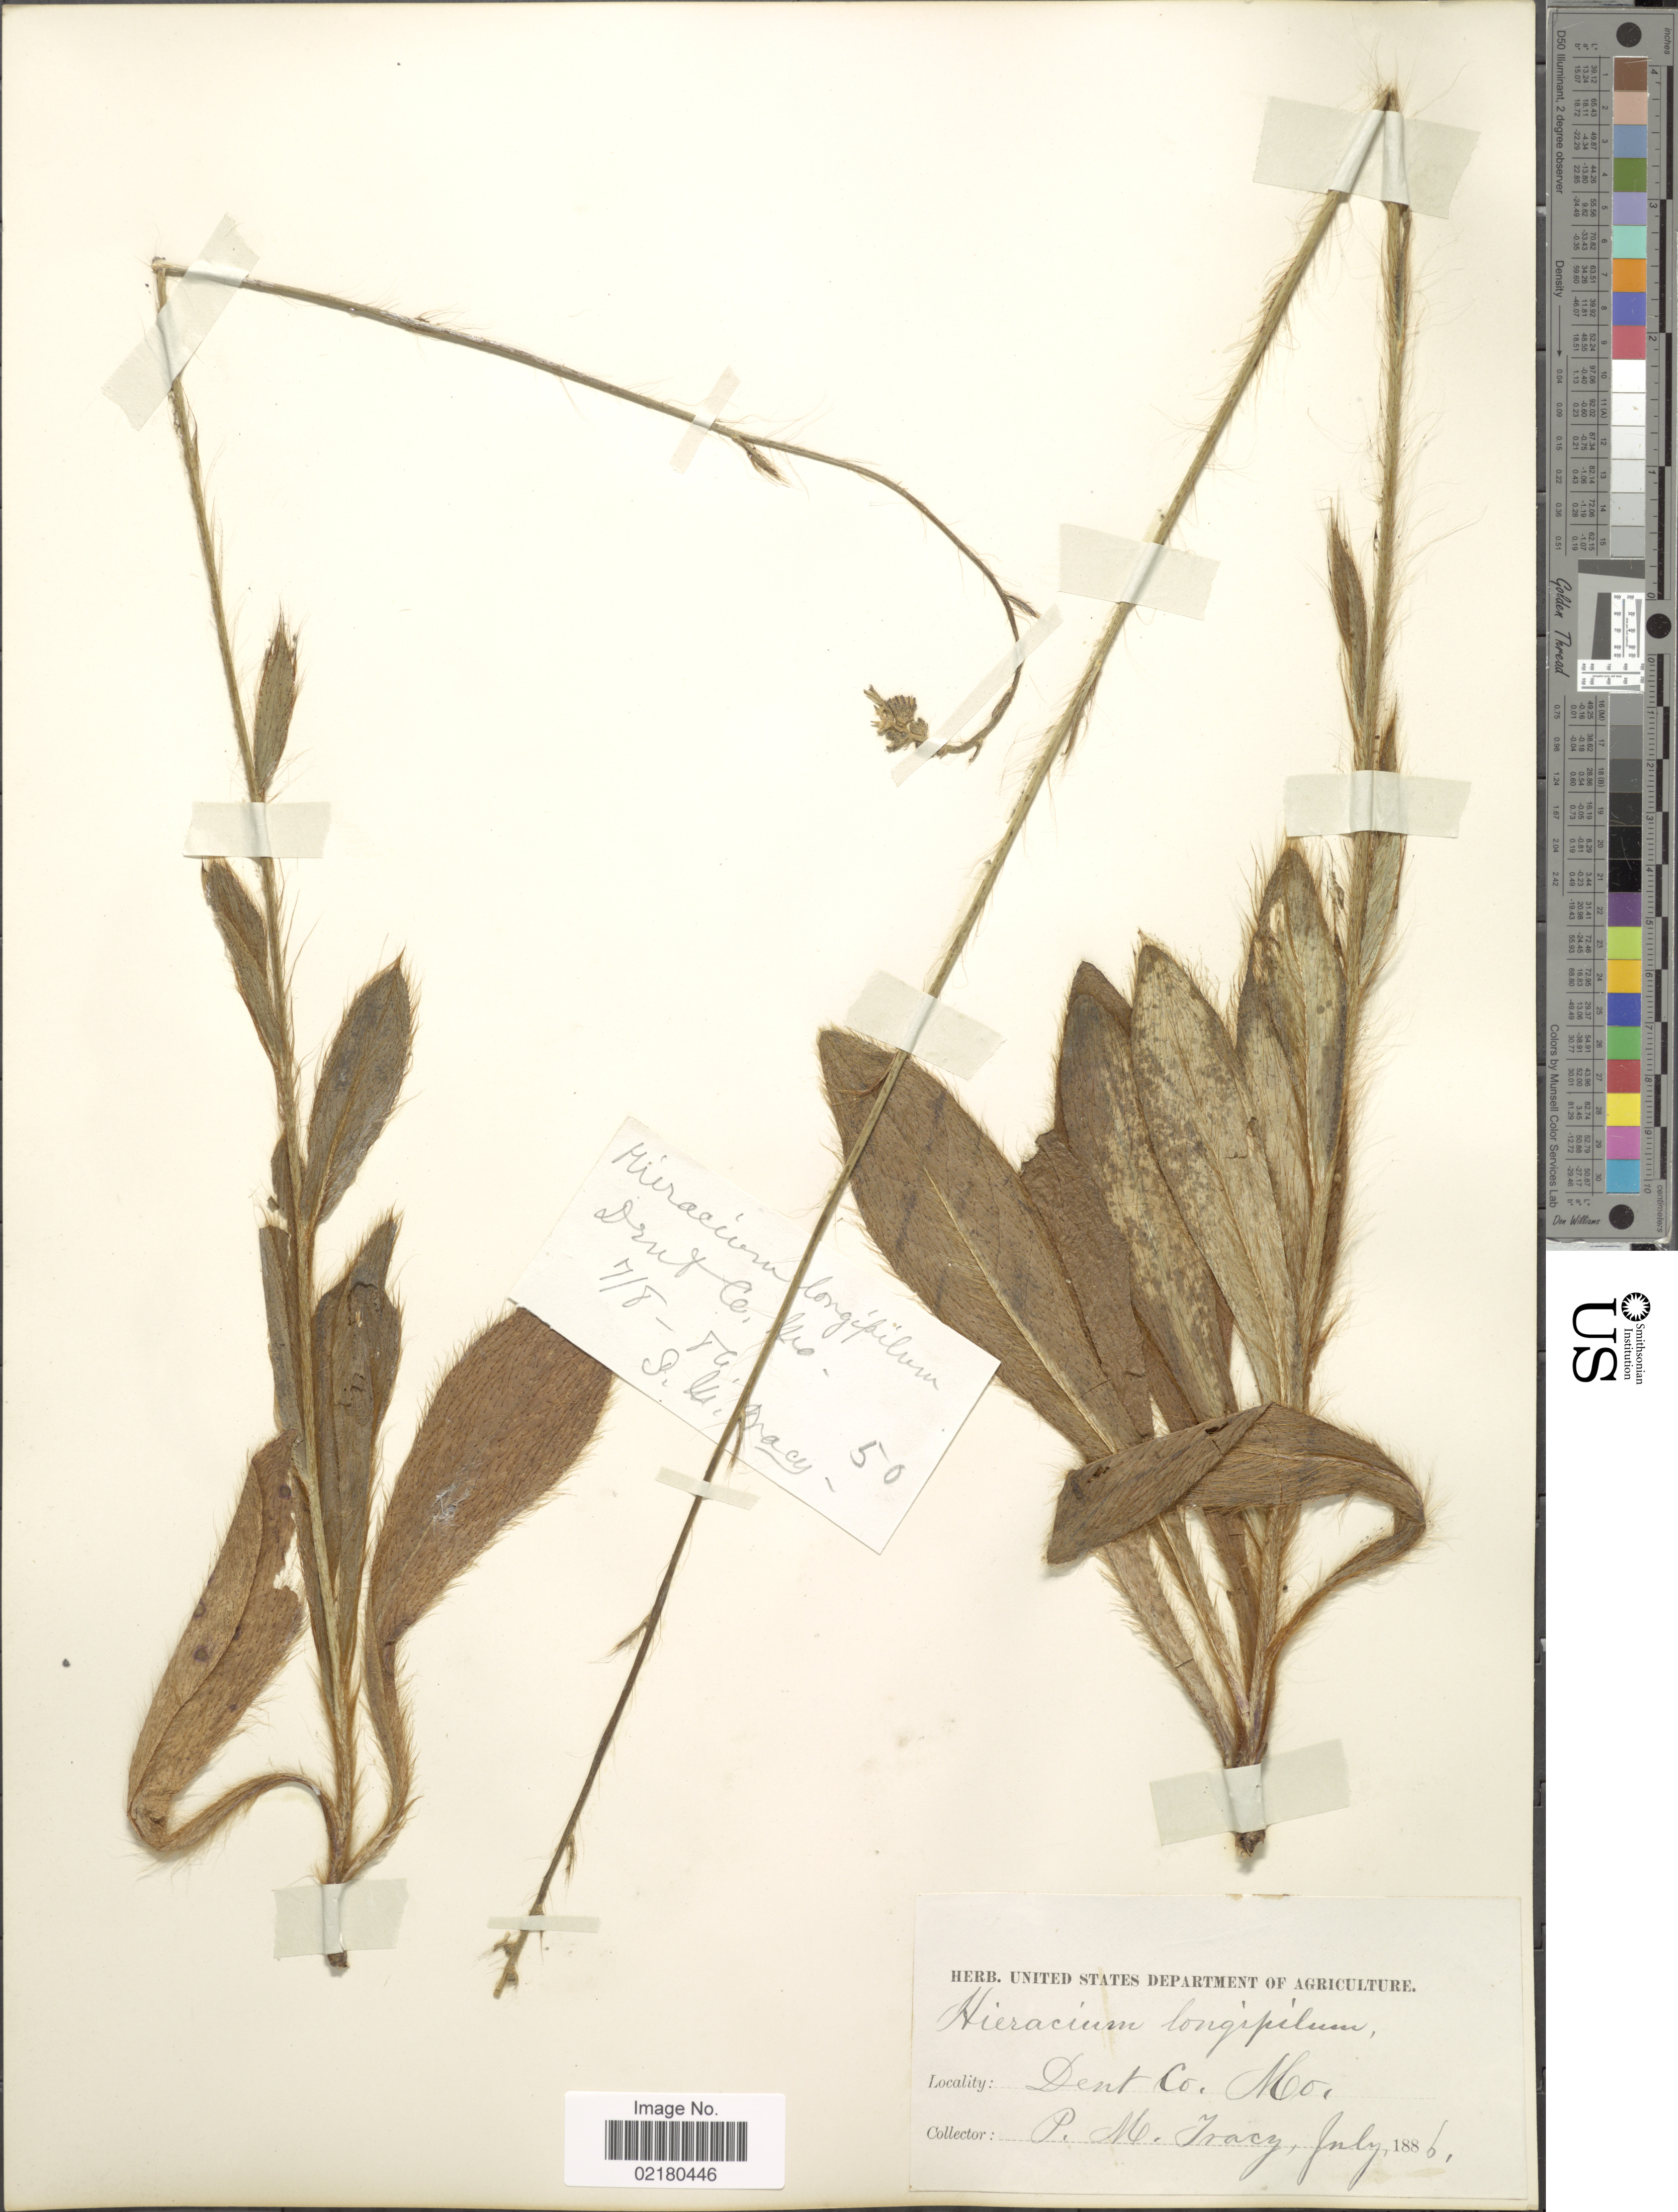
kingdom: Plantae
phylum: Tracheophyta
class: Magnoliopsida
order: Asterales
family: Asteraceae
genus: Hieracium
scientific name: Hieracium longipilum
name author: Torr. ex Hook.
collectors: S. M. Tracy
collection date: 1886-07-08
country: United States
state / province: Missouri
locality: Dent Co.